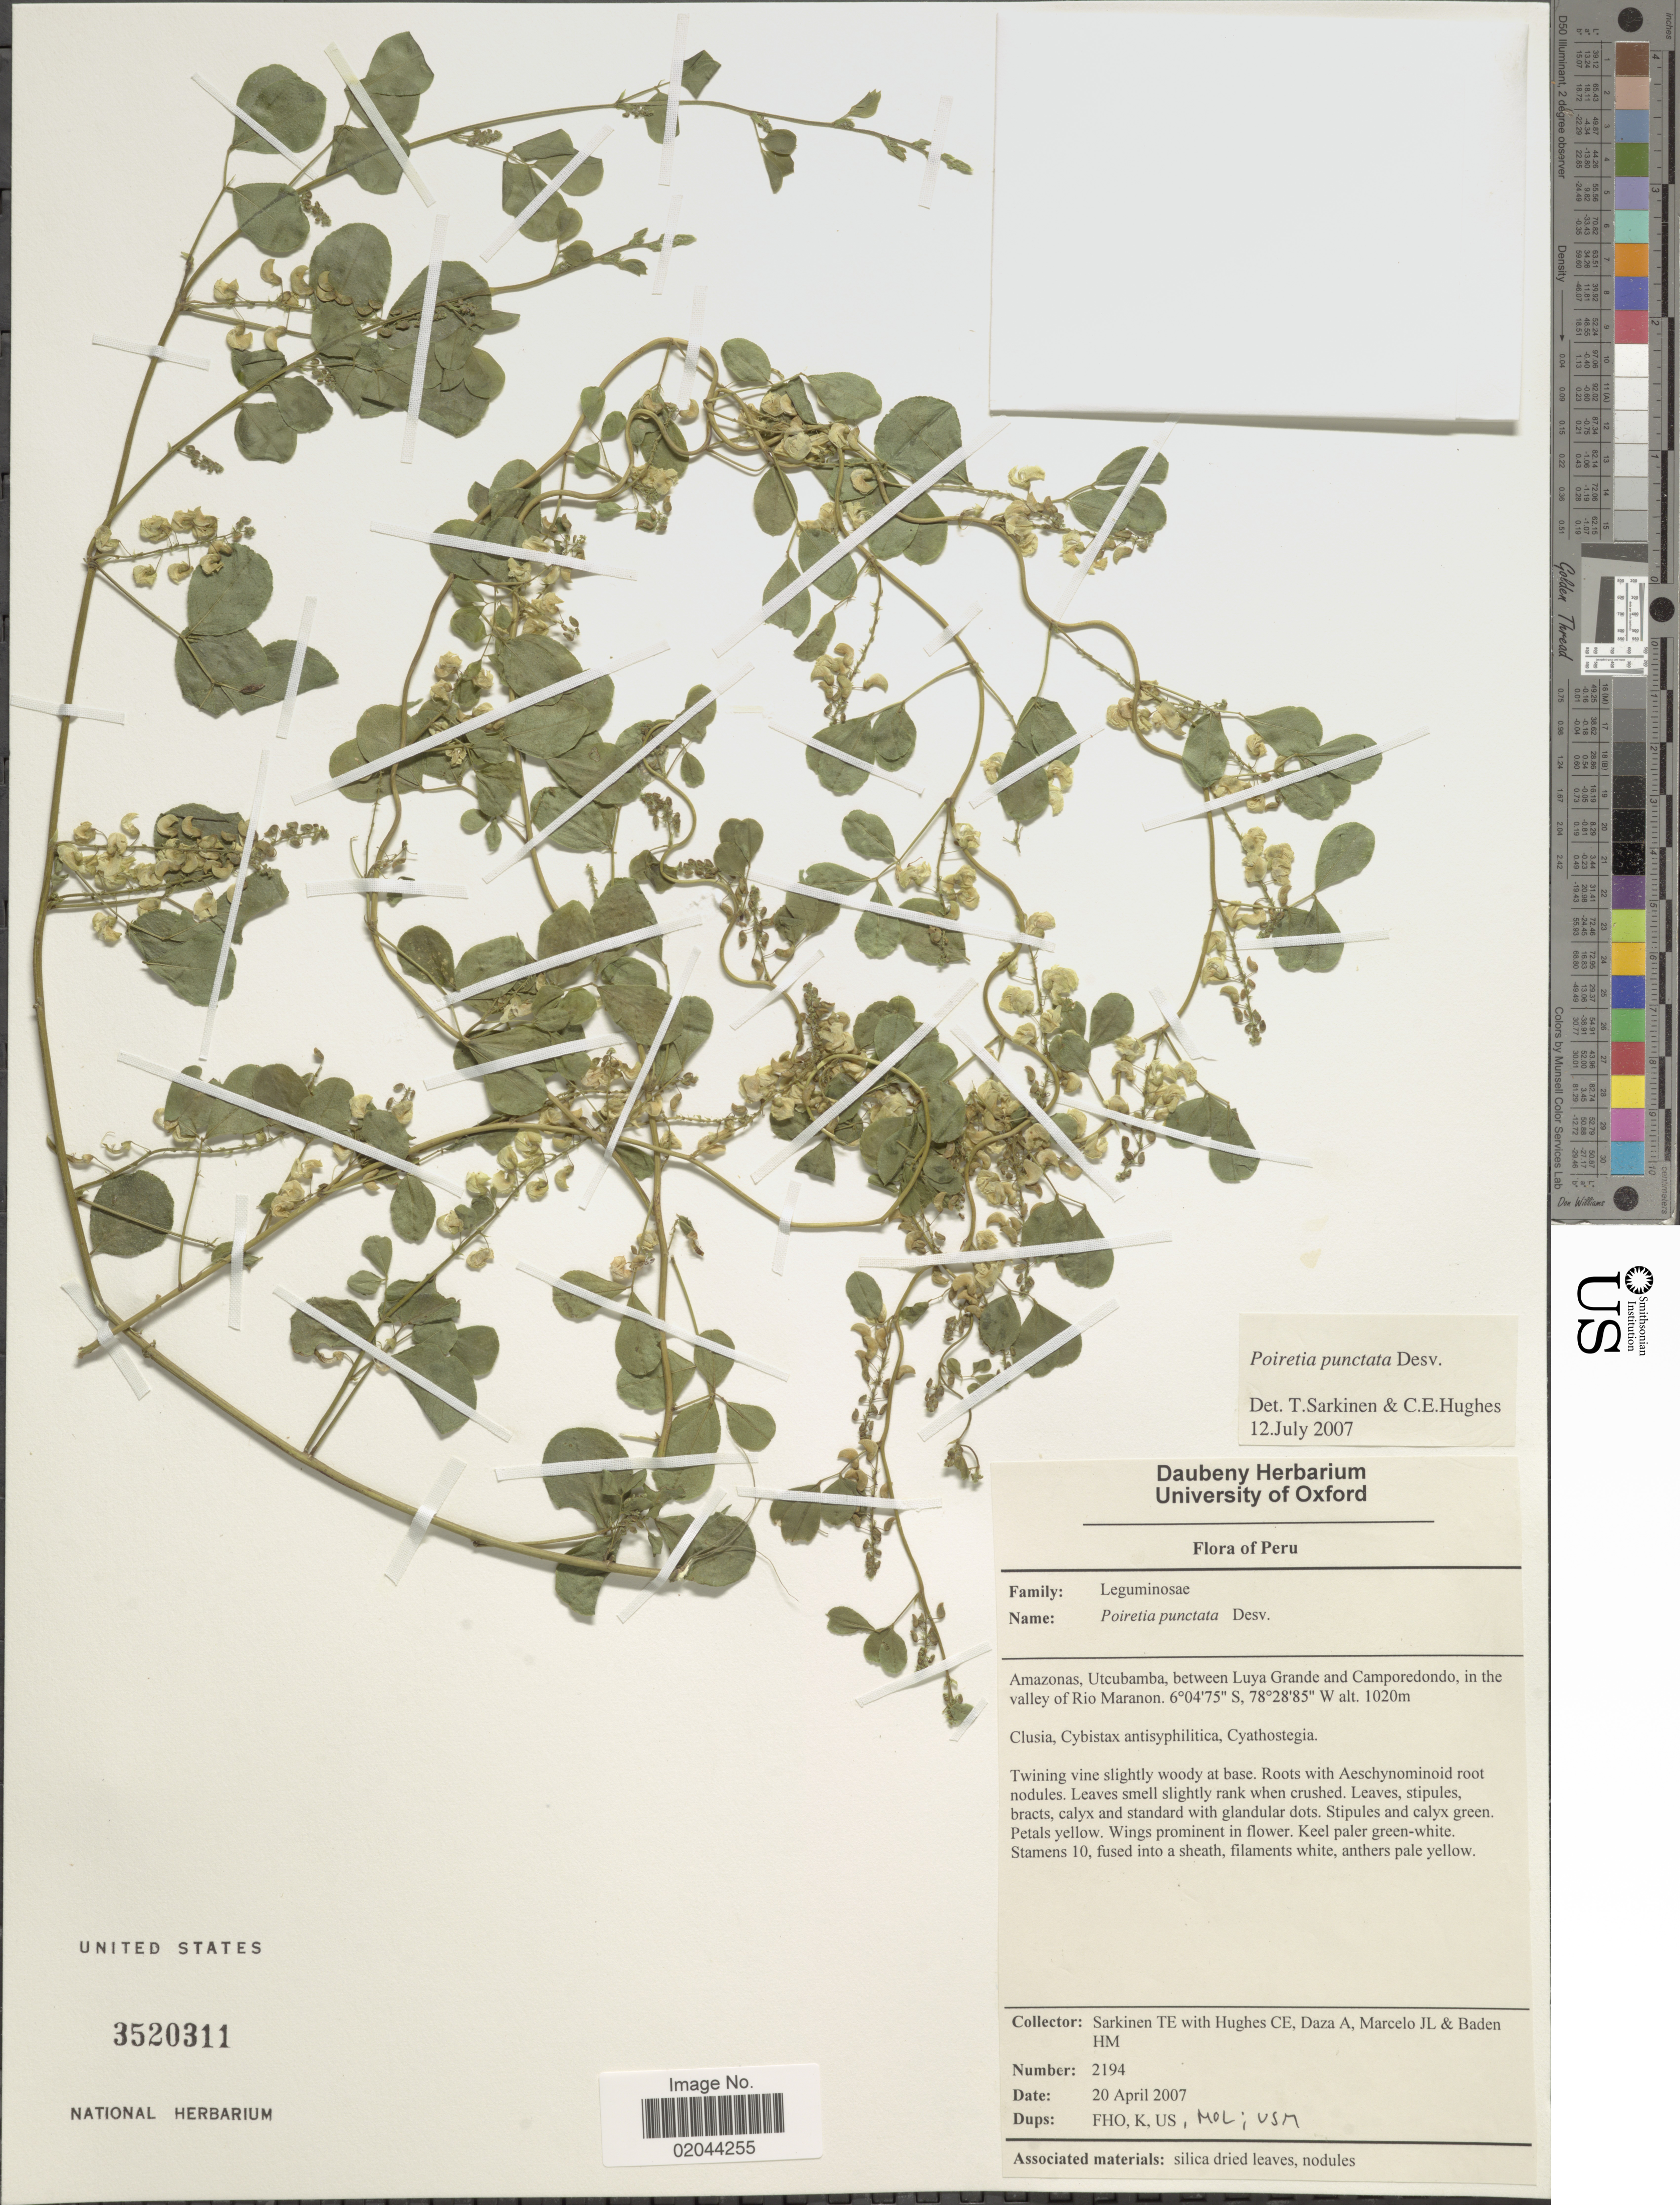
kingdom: Plantae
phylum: Tracheophyta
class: Magnoliopsida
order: Fabales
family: Fabaceae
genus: Poiretia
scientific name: Poiretia punctata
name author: (Willd.) Desv.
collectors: Särkinen, T., C. E. Hughes, A. Daza, J. Marcelo & H. Baden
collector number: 2194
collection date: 2007-04-20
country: Peru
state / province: Amazonas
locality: Utcubamba, between Luya Grande and Camporedondo, in the valley of Rio Maranon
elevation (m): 1020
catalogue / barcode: US 3520311